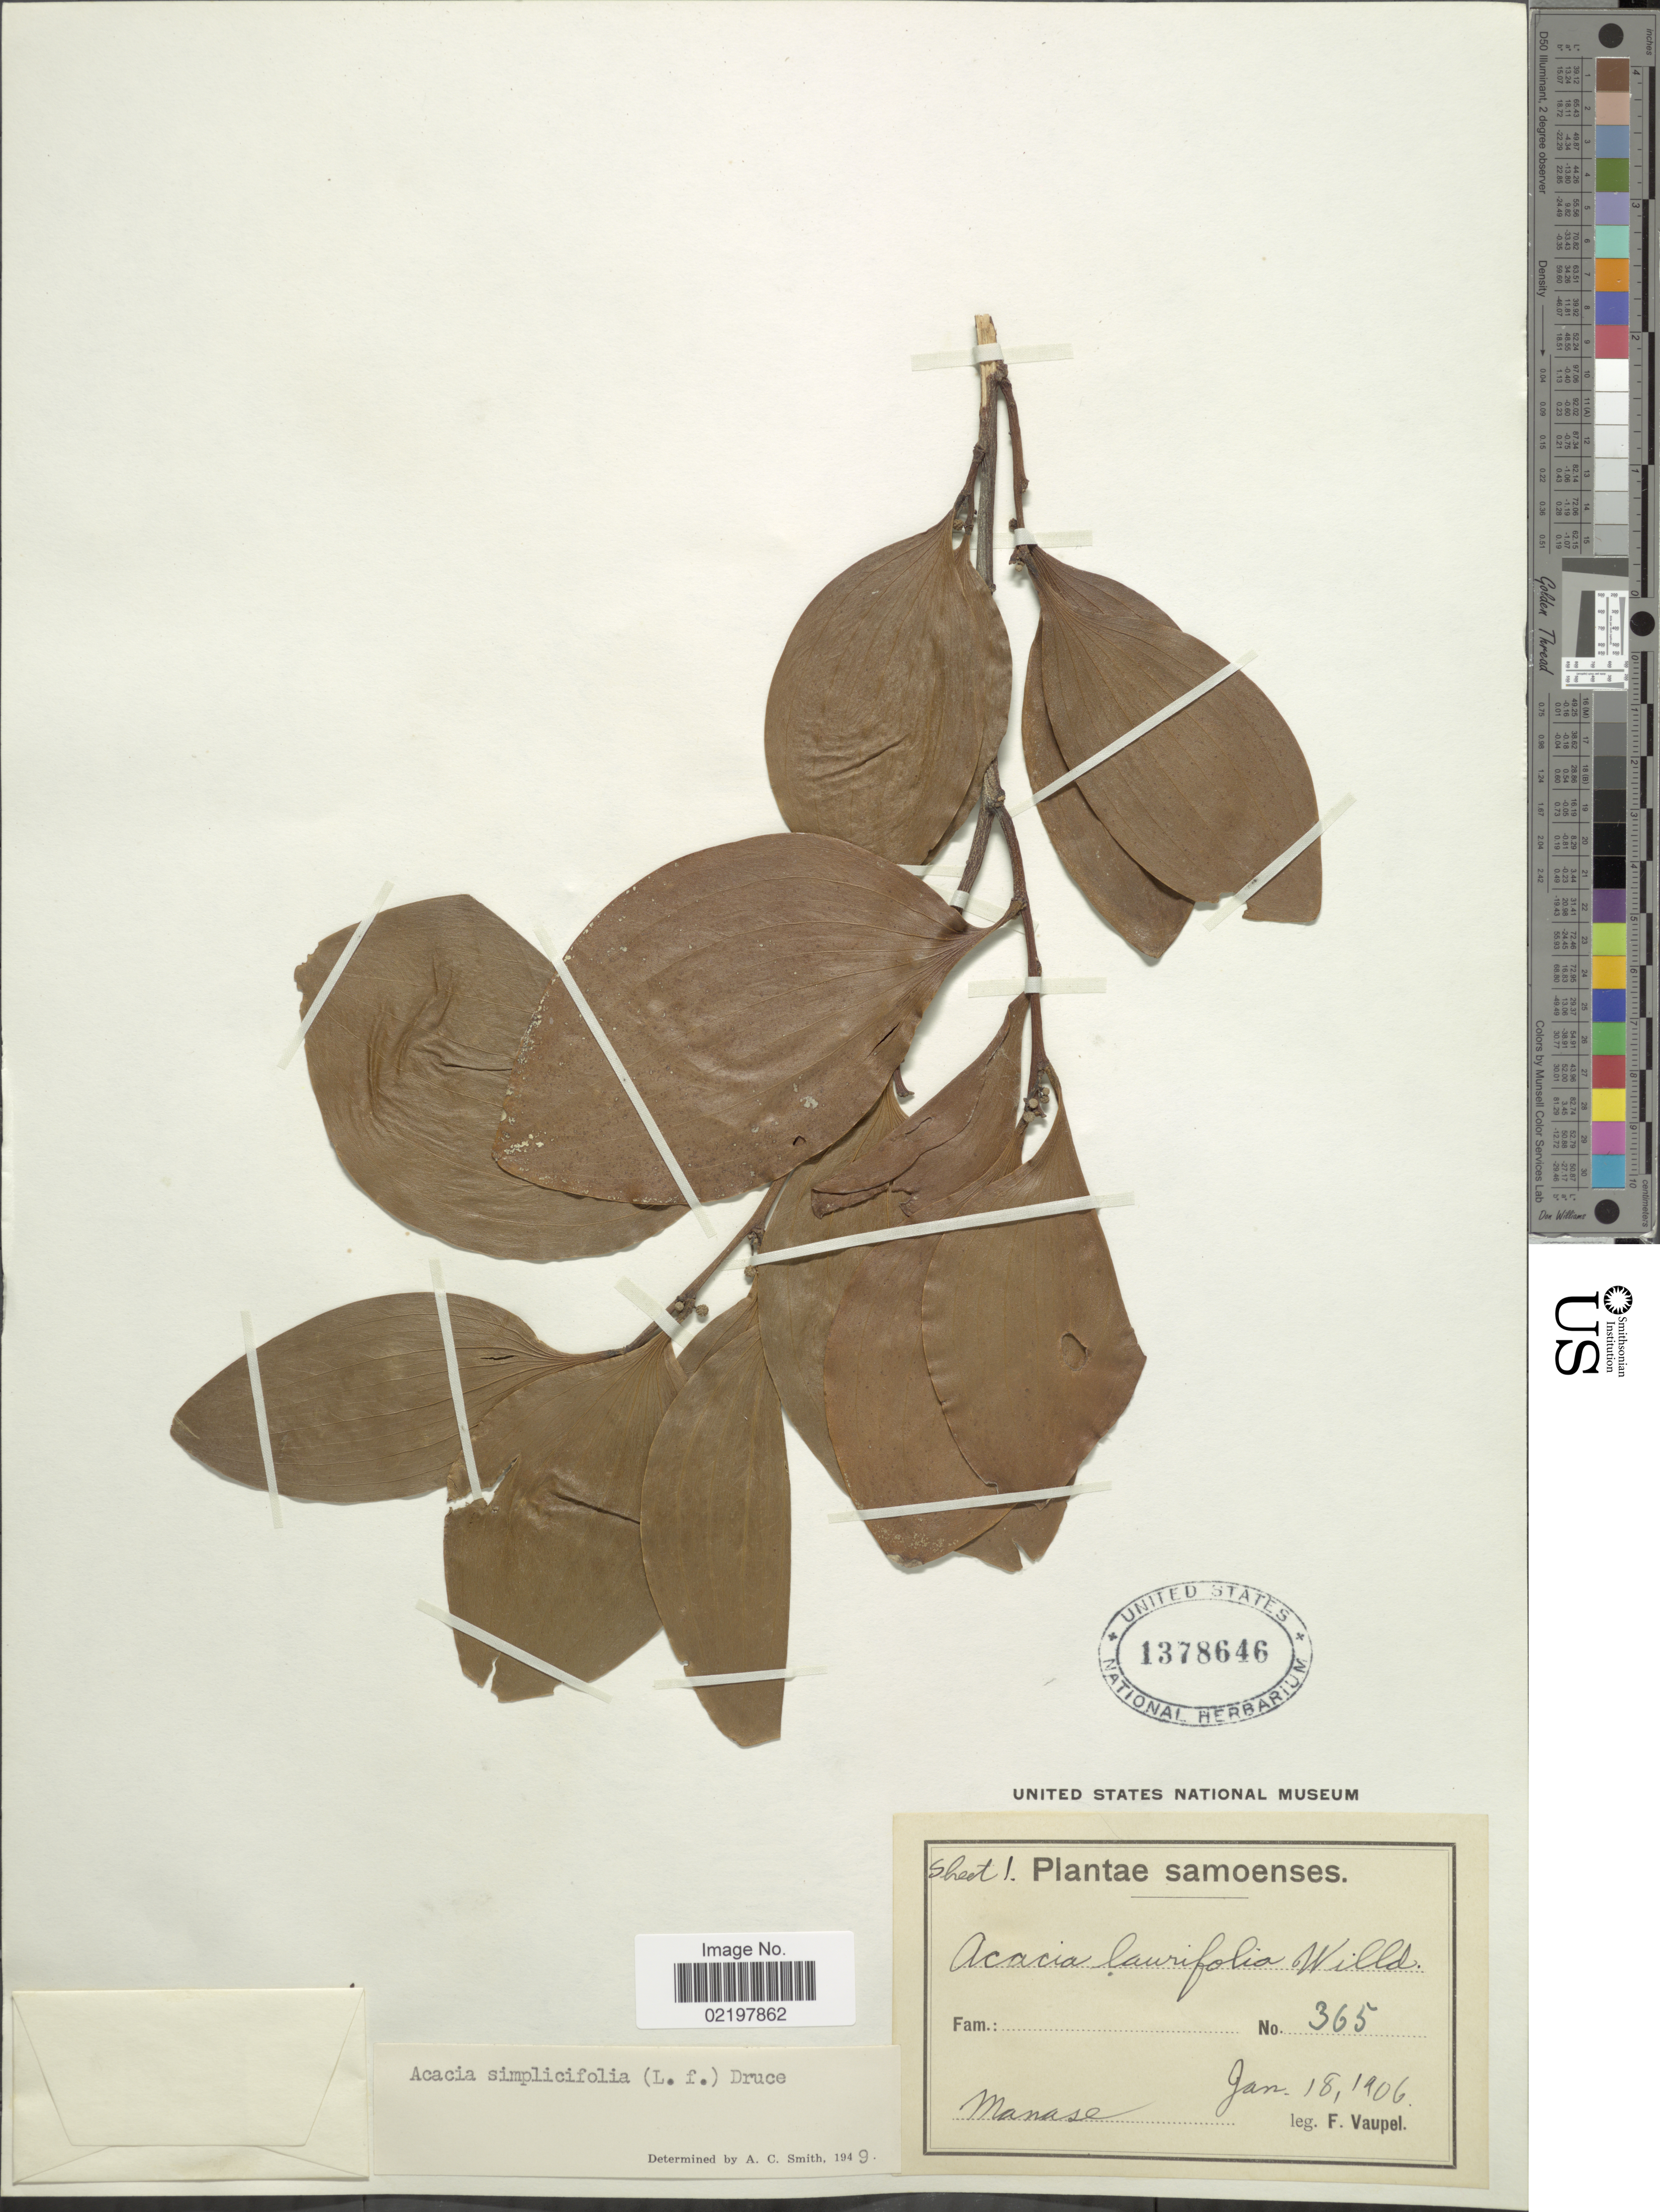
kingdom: Plantae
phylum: Tracheophyta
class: Magnoliopsida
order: Fabales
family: Fabaceae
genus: Acacia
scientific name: Acacia simplicifolia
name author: (L. f.) Schinz & Guillaumin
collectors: F. Vaupel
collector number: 365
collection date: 1906-01-18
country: Samoa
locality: Samoense, Manase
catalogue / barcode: US 1378646